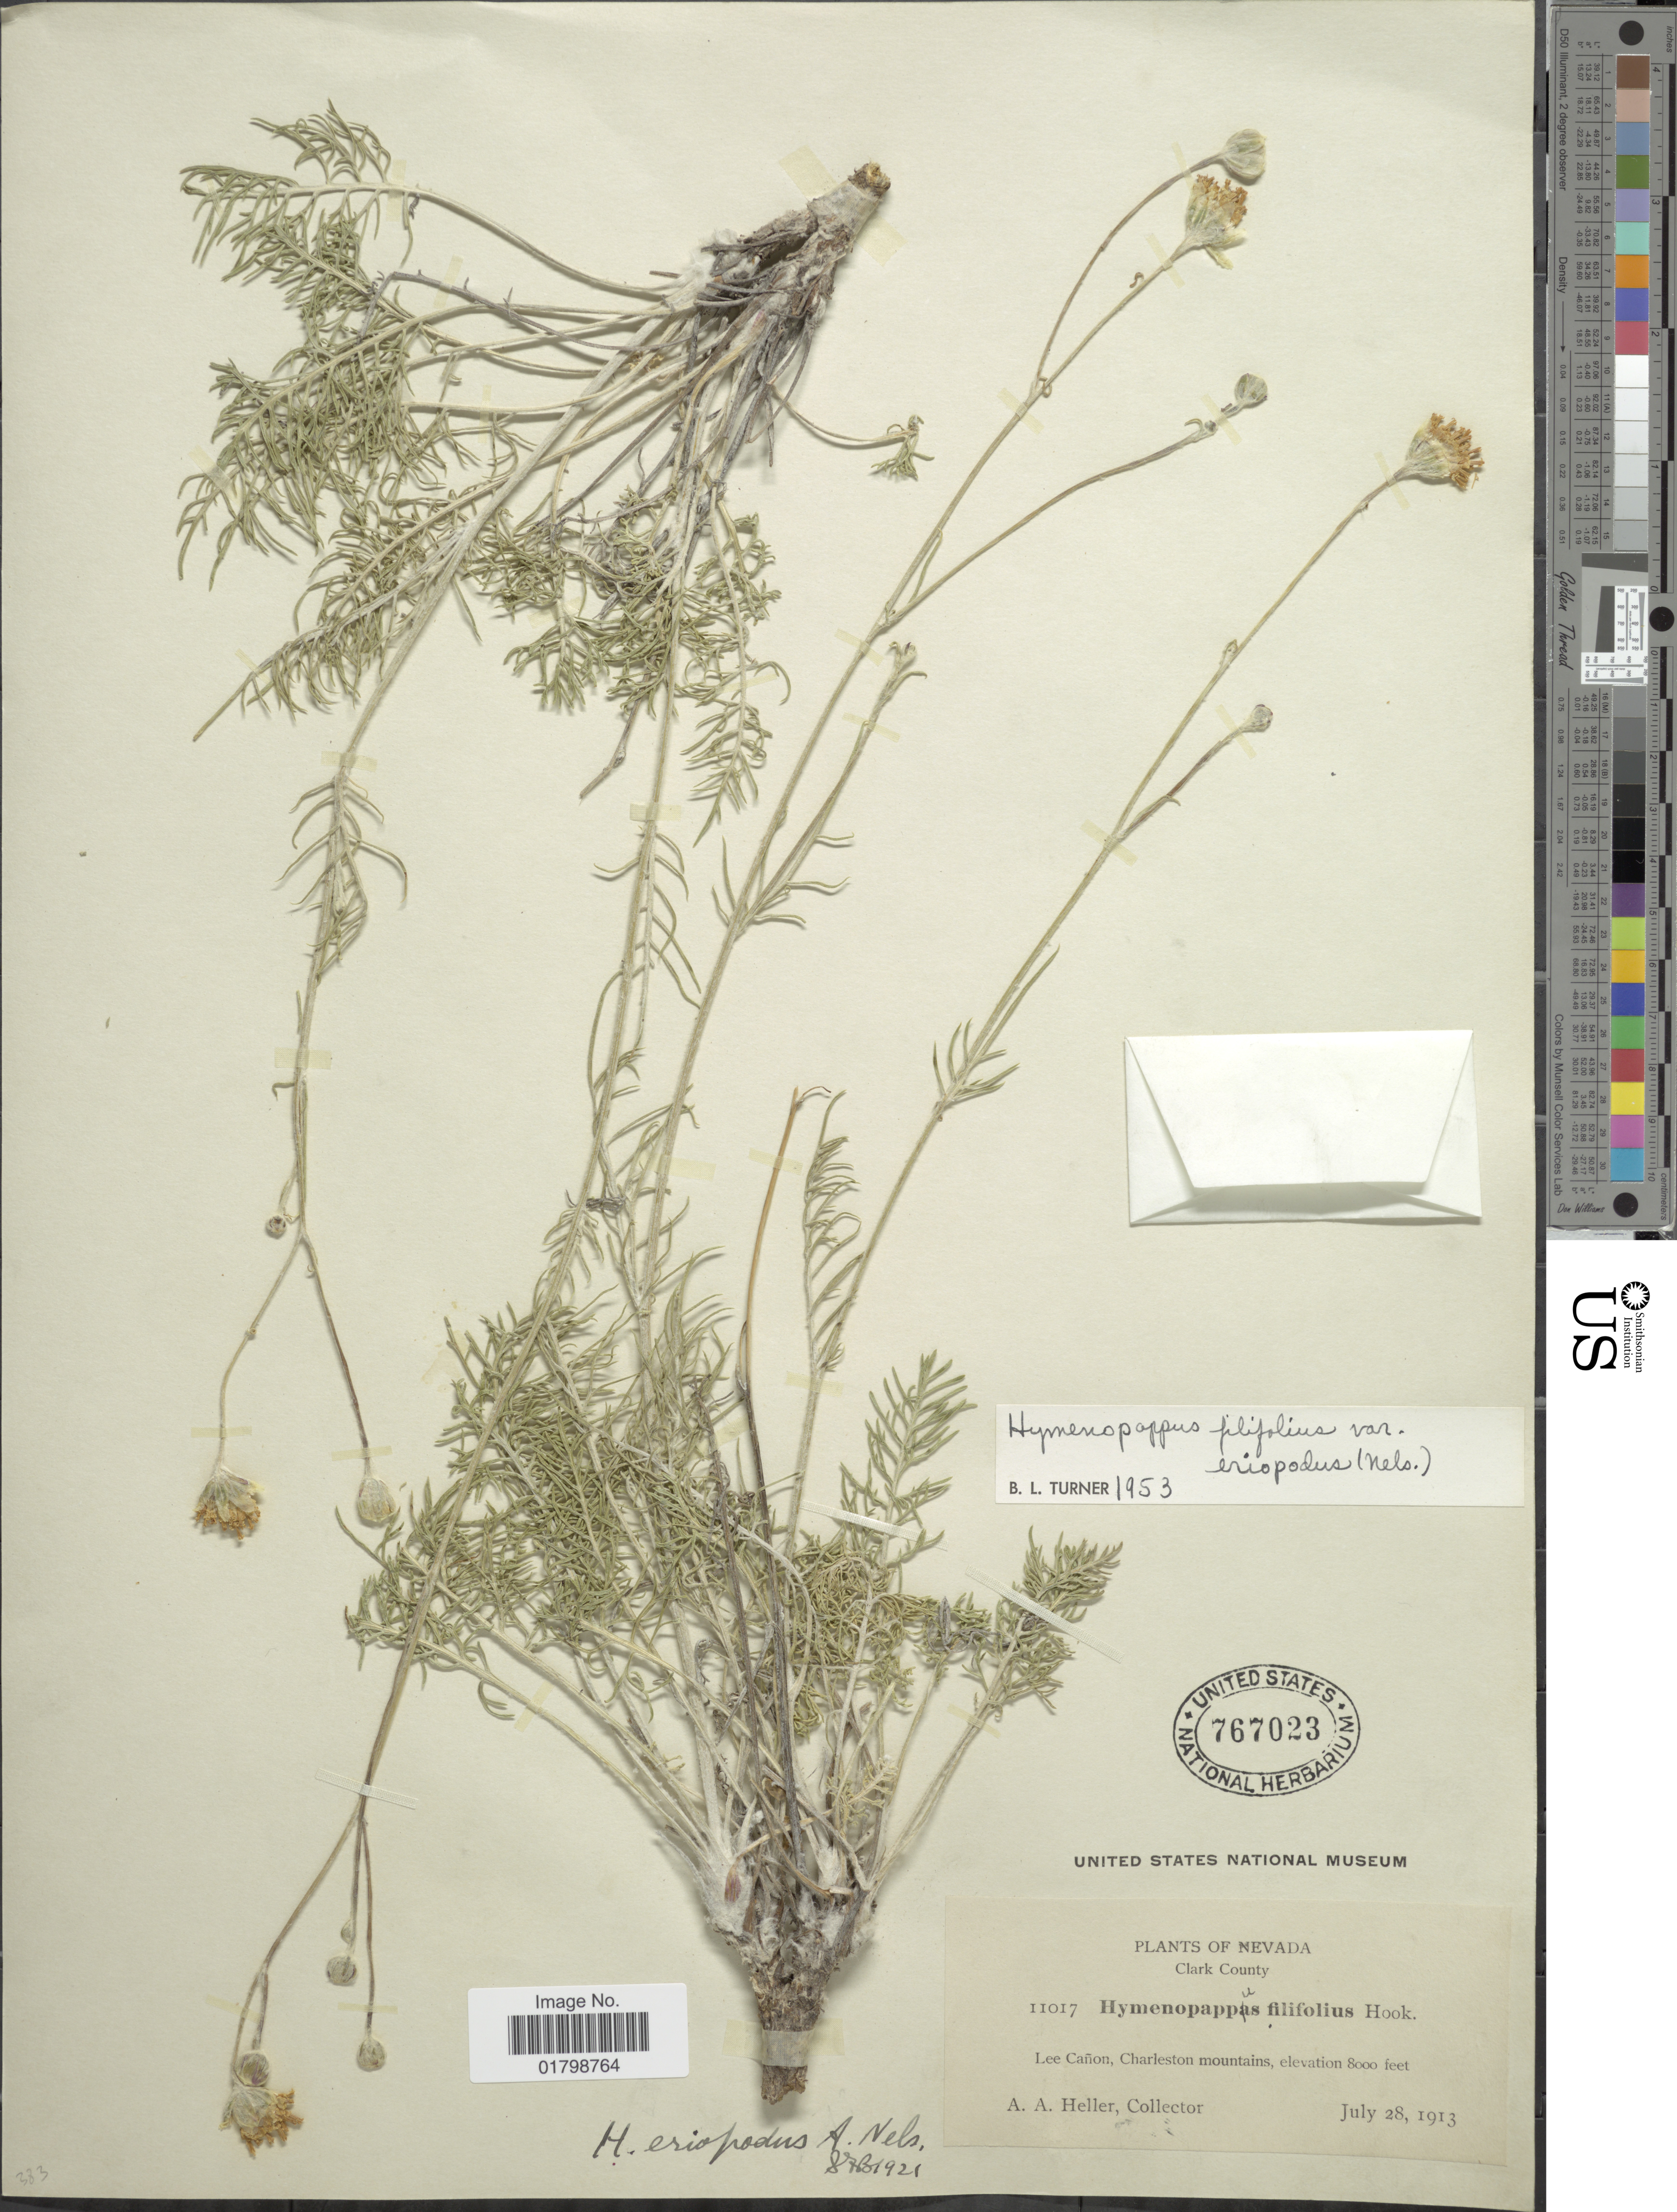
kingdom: Plantae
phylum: Tracheophyta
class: Magnoliopsida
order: Asterales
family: Asteraceae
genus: Hymenopappus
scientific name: Hymenopappus filifolius var. eriopodus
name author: (A. Nelson) B.L. Turner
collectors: A. A. Heller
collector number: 11017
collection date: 1913-07-28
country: United States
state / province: Nevada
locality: Clark County, Lee Canon, Charleston Mountains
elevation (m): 2438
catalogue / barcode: US 767023